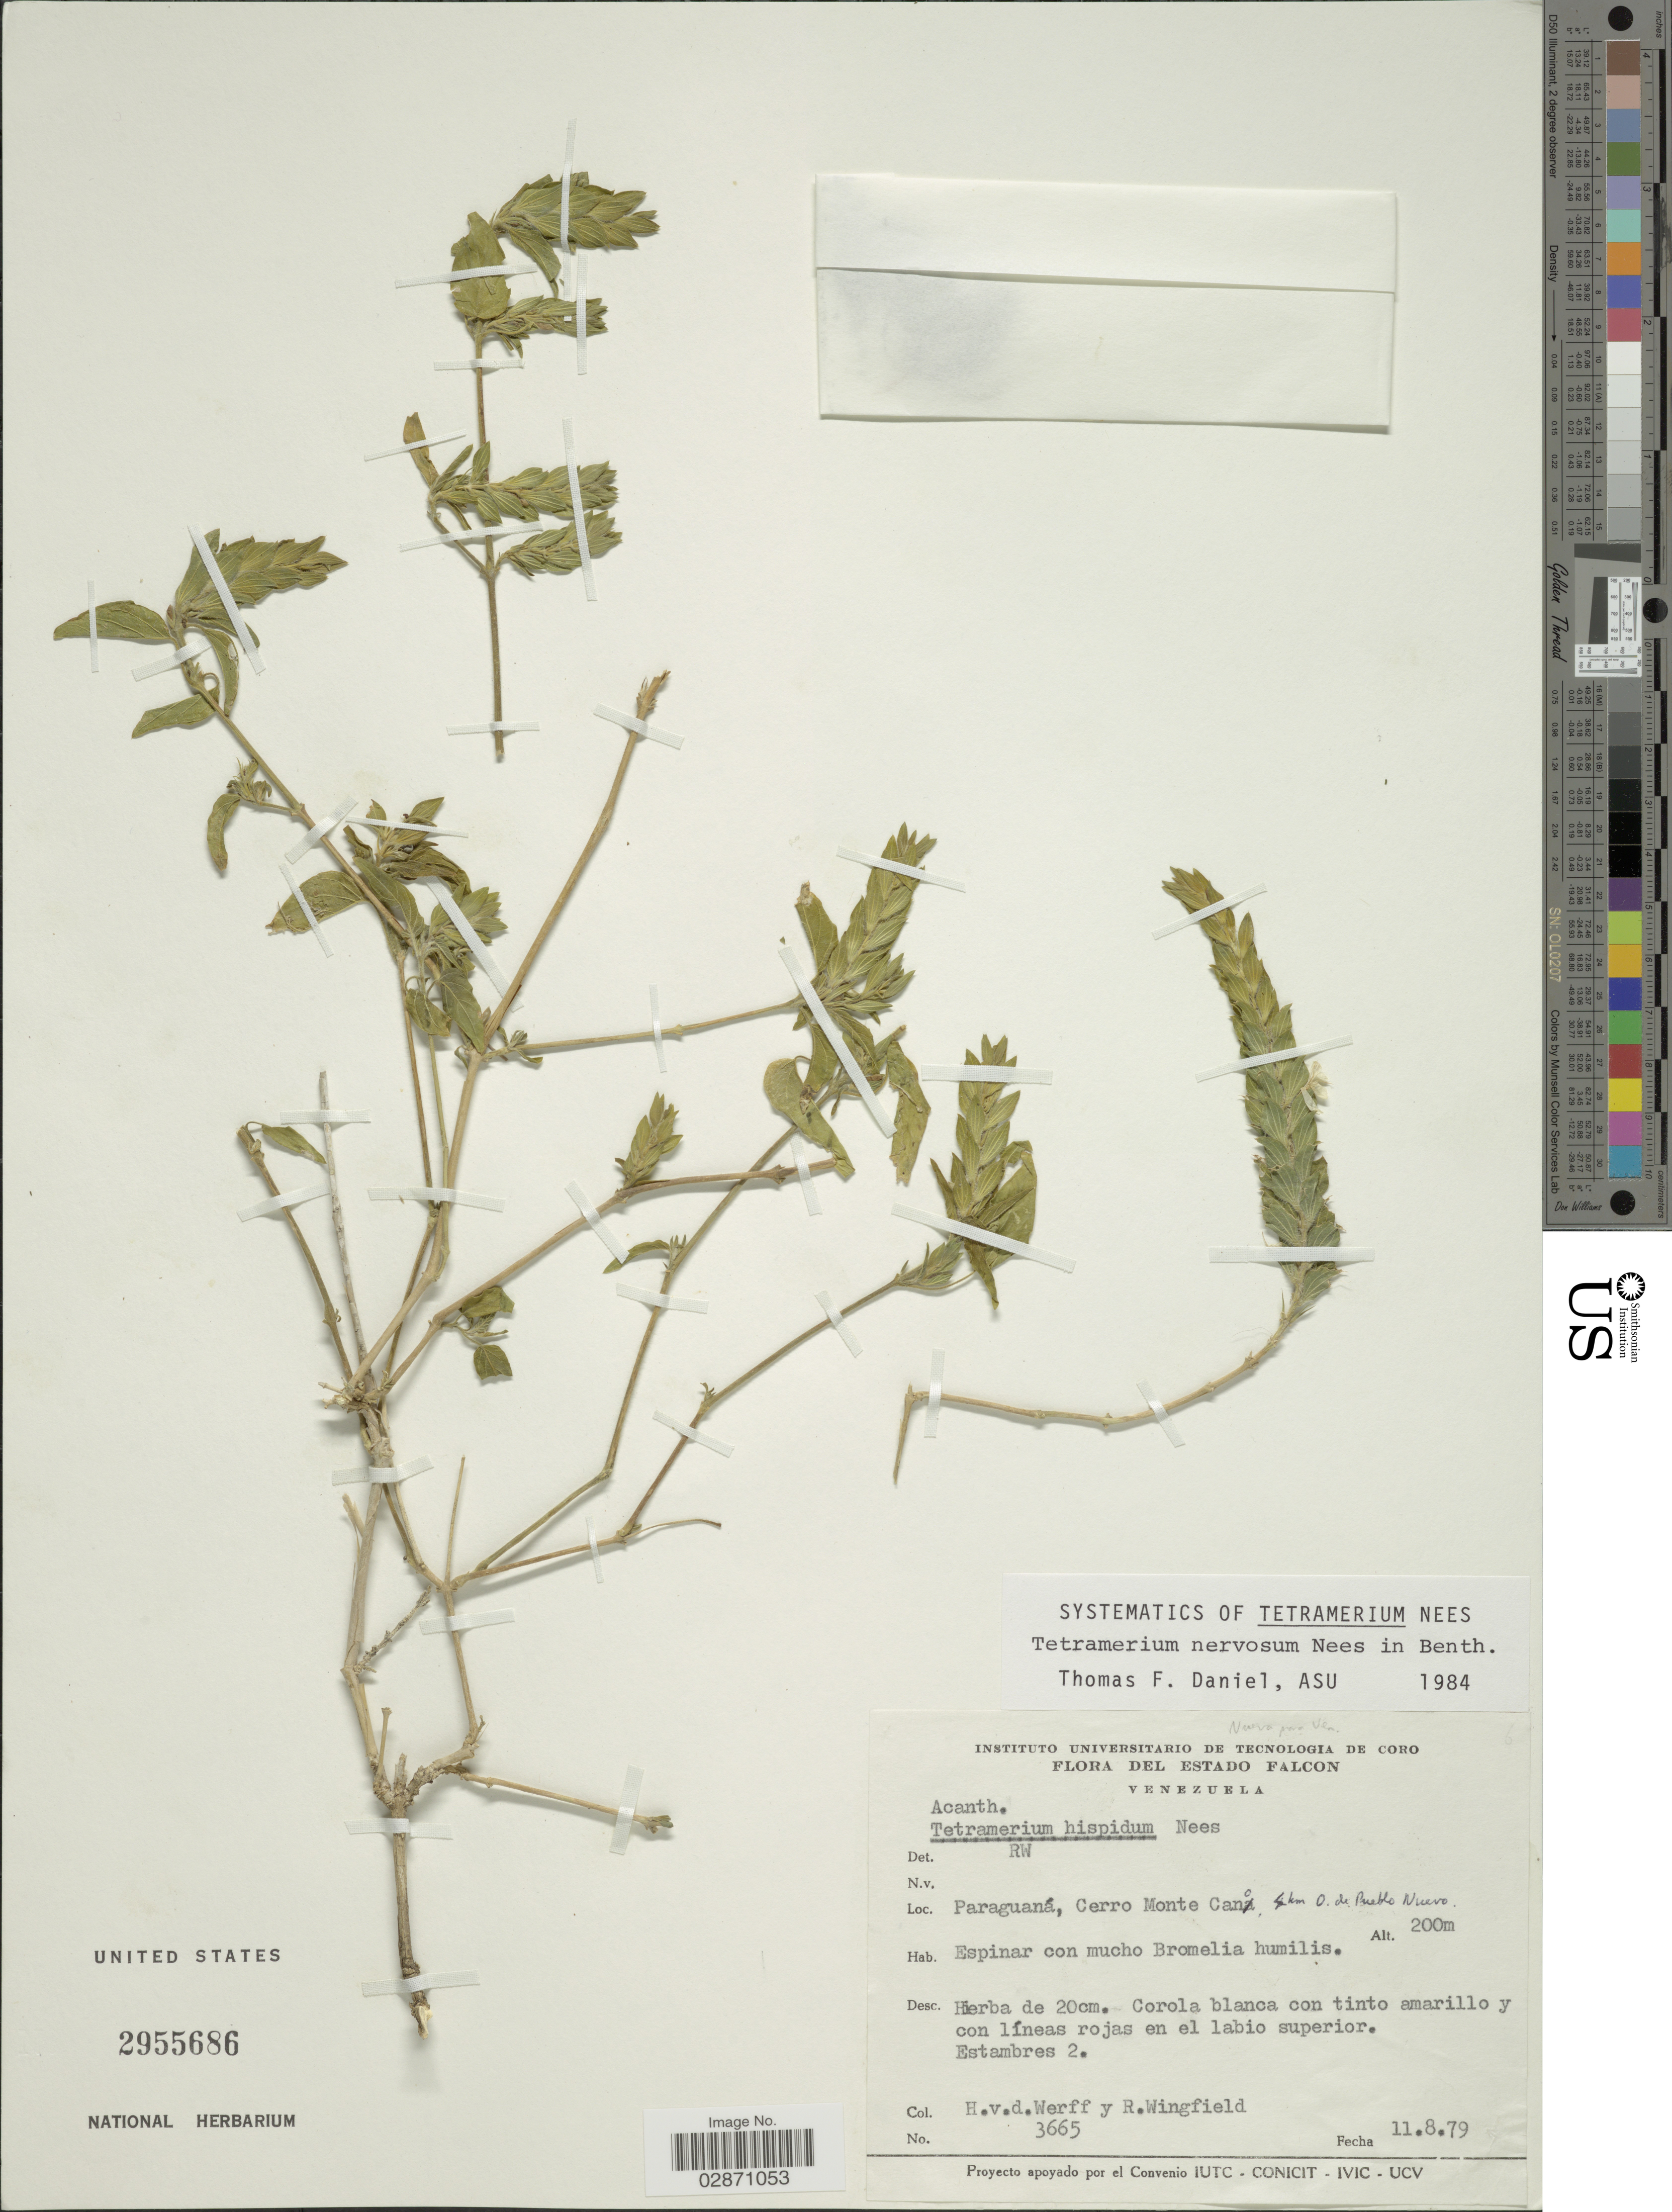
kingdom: Plantae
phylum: Tracheophyta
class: Magnoliopsida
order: Lamiales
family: Acanthaceae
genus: Tetramerium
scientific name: Tetramerium nervosum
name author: Nees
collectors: H. van der Werff & R. Wingfield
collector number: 3665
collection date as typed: Transcribed d/m/y: 11/8/79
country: Venezuela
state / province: Falcón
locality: Paraguaná, Cerro Monte Cano, 4 km O de Pueblo Nuevo.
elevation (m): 200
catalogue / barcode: US 2955686